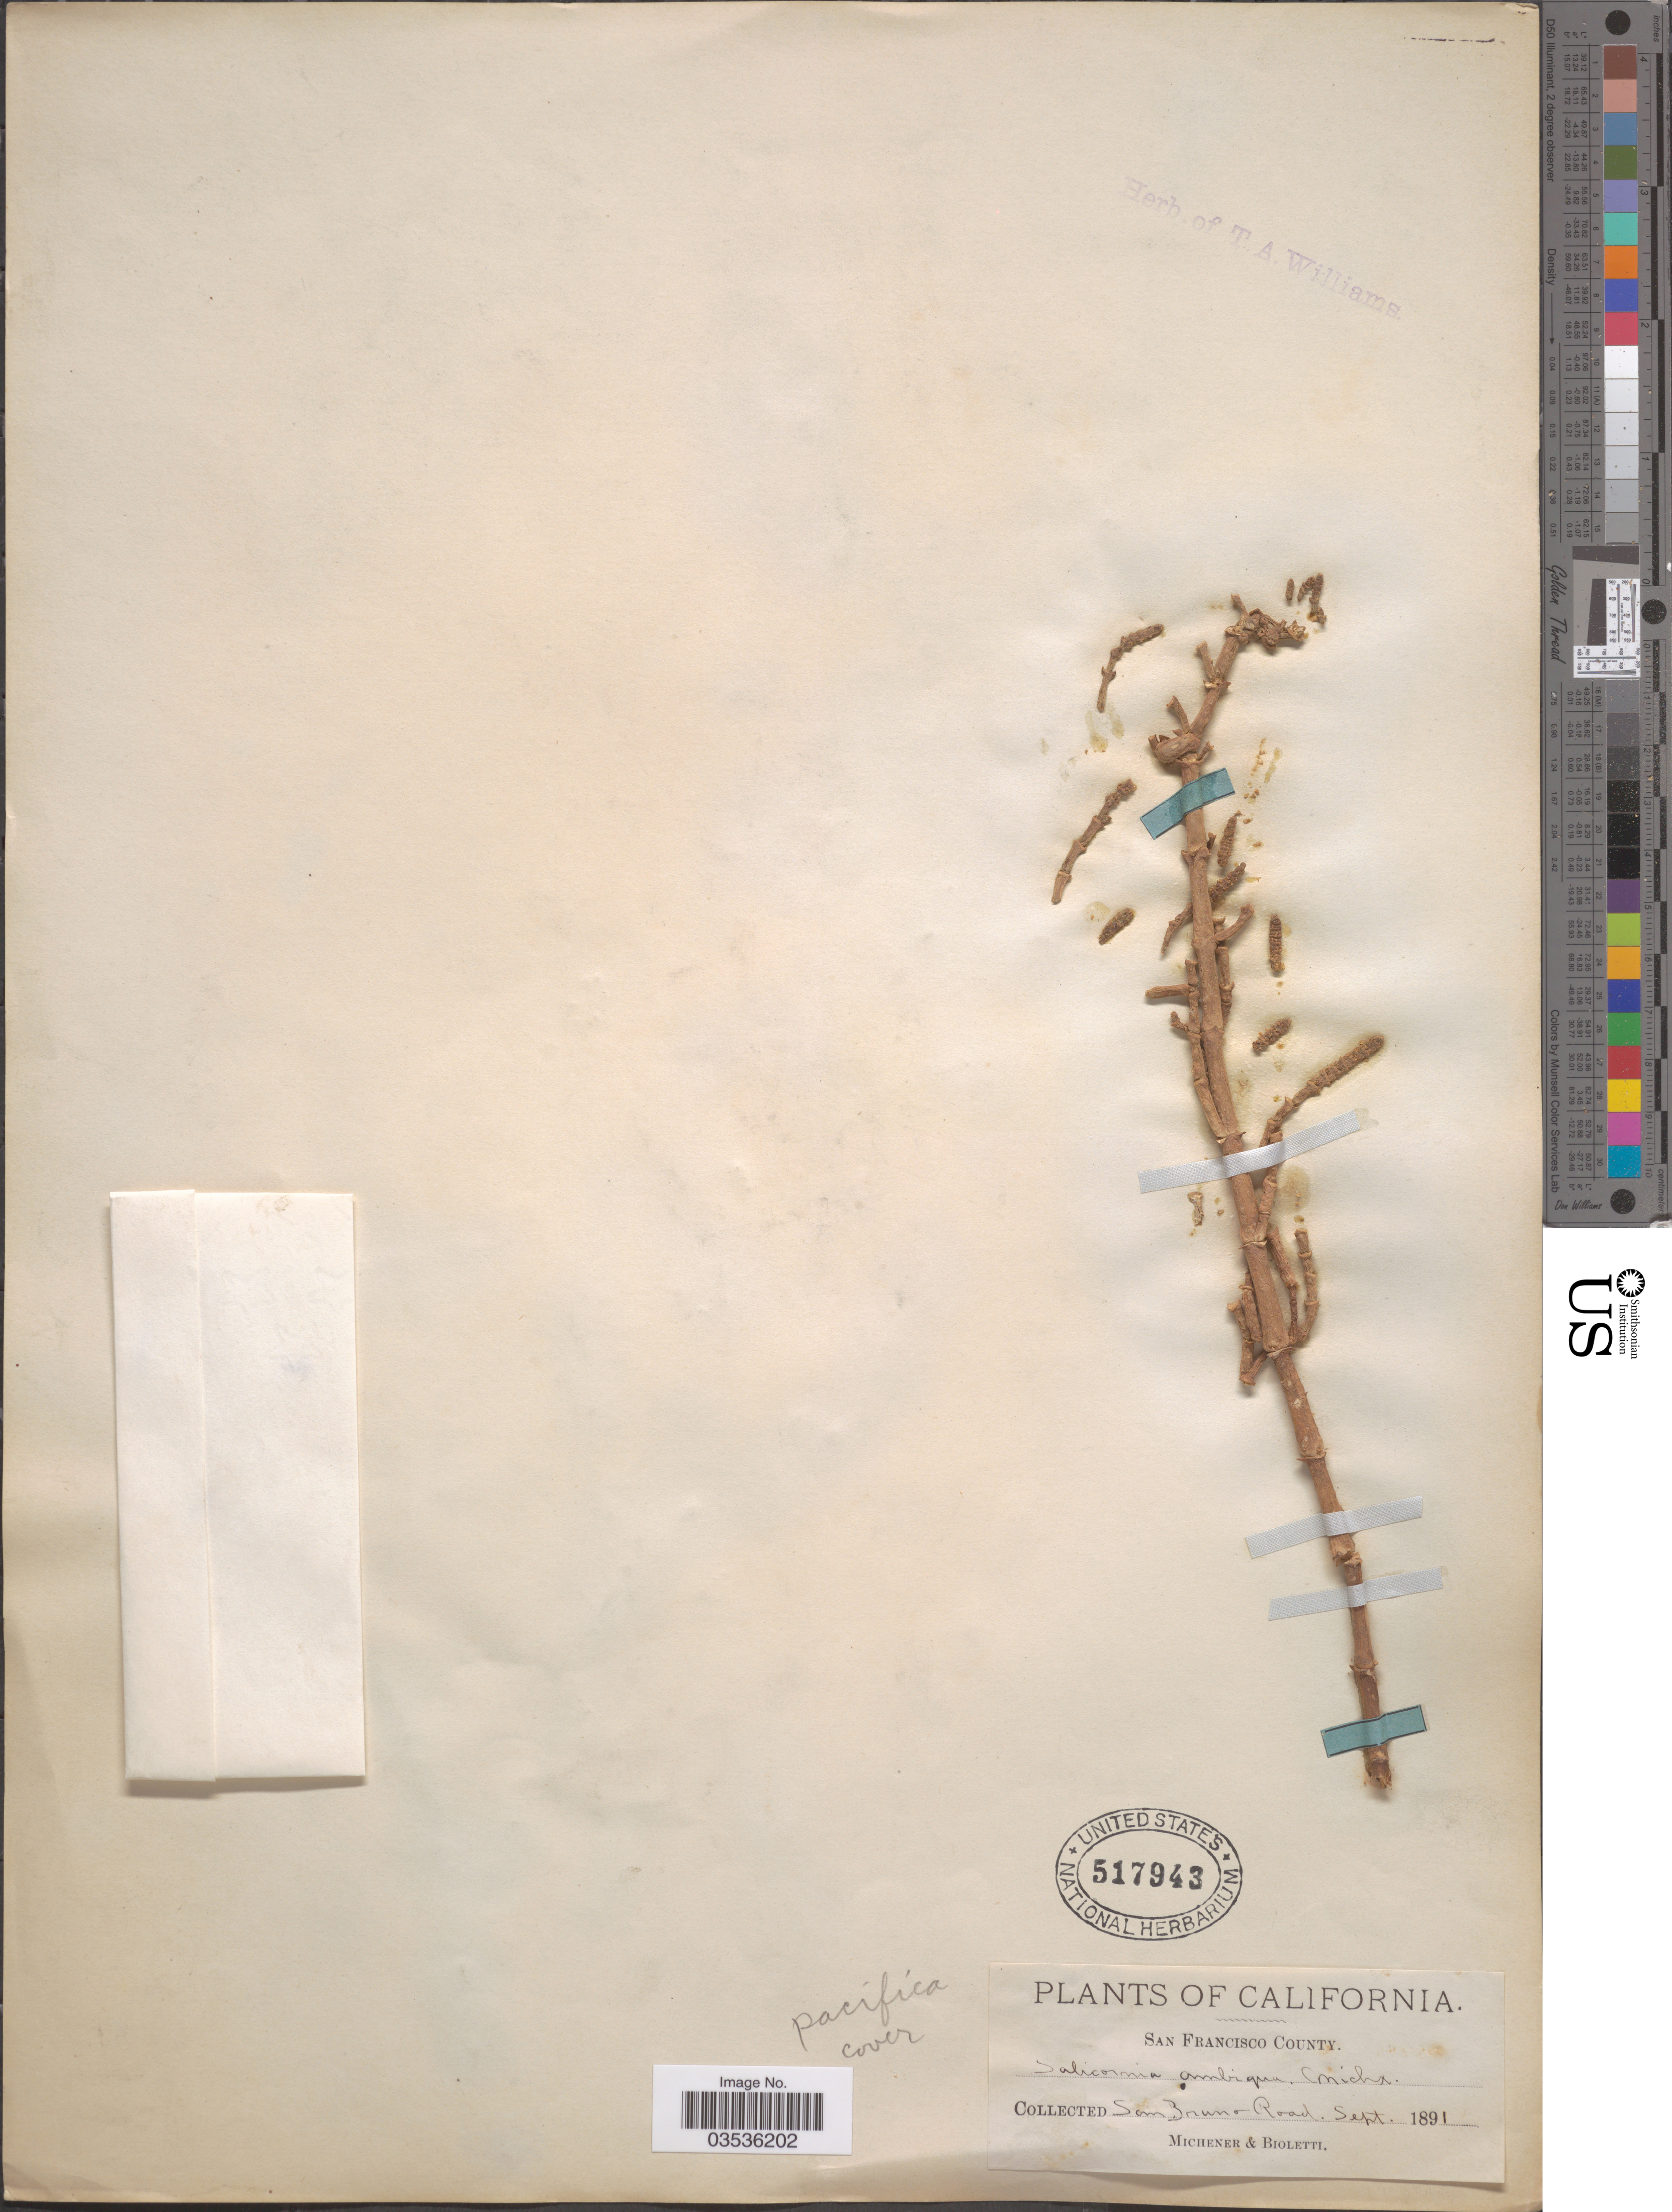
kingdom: Plantae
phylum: Tracheophyta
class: Magnoliopsida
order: Caryophyllales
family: Amaranthaceae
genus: Salicornia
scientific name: Salicornia pacifica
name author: Standl.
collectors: -. Michener & -- Bioletti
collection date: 1891-09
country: United States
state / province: California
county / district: San Francisco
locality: San Francisco County. San Bruno Road.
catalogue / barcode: US 517943